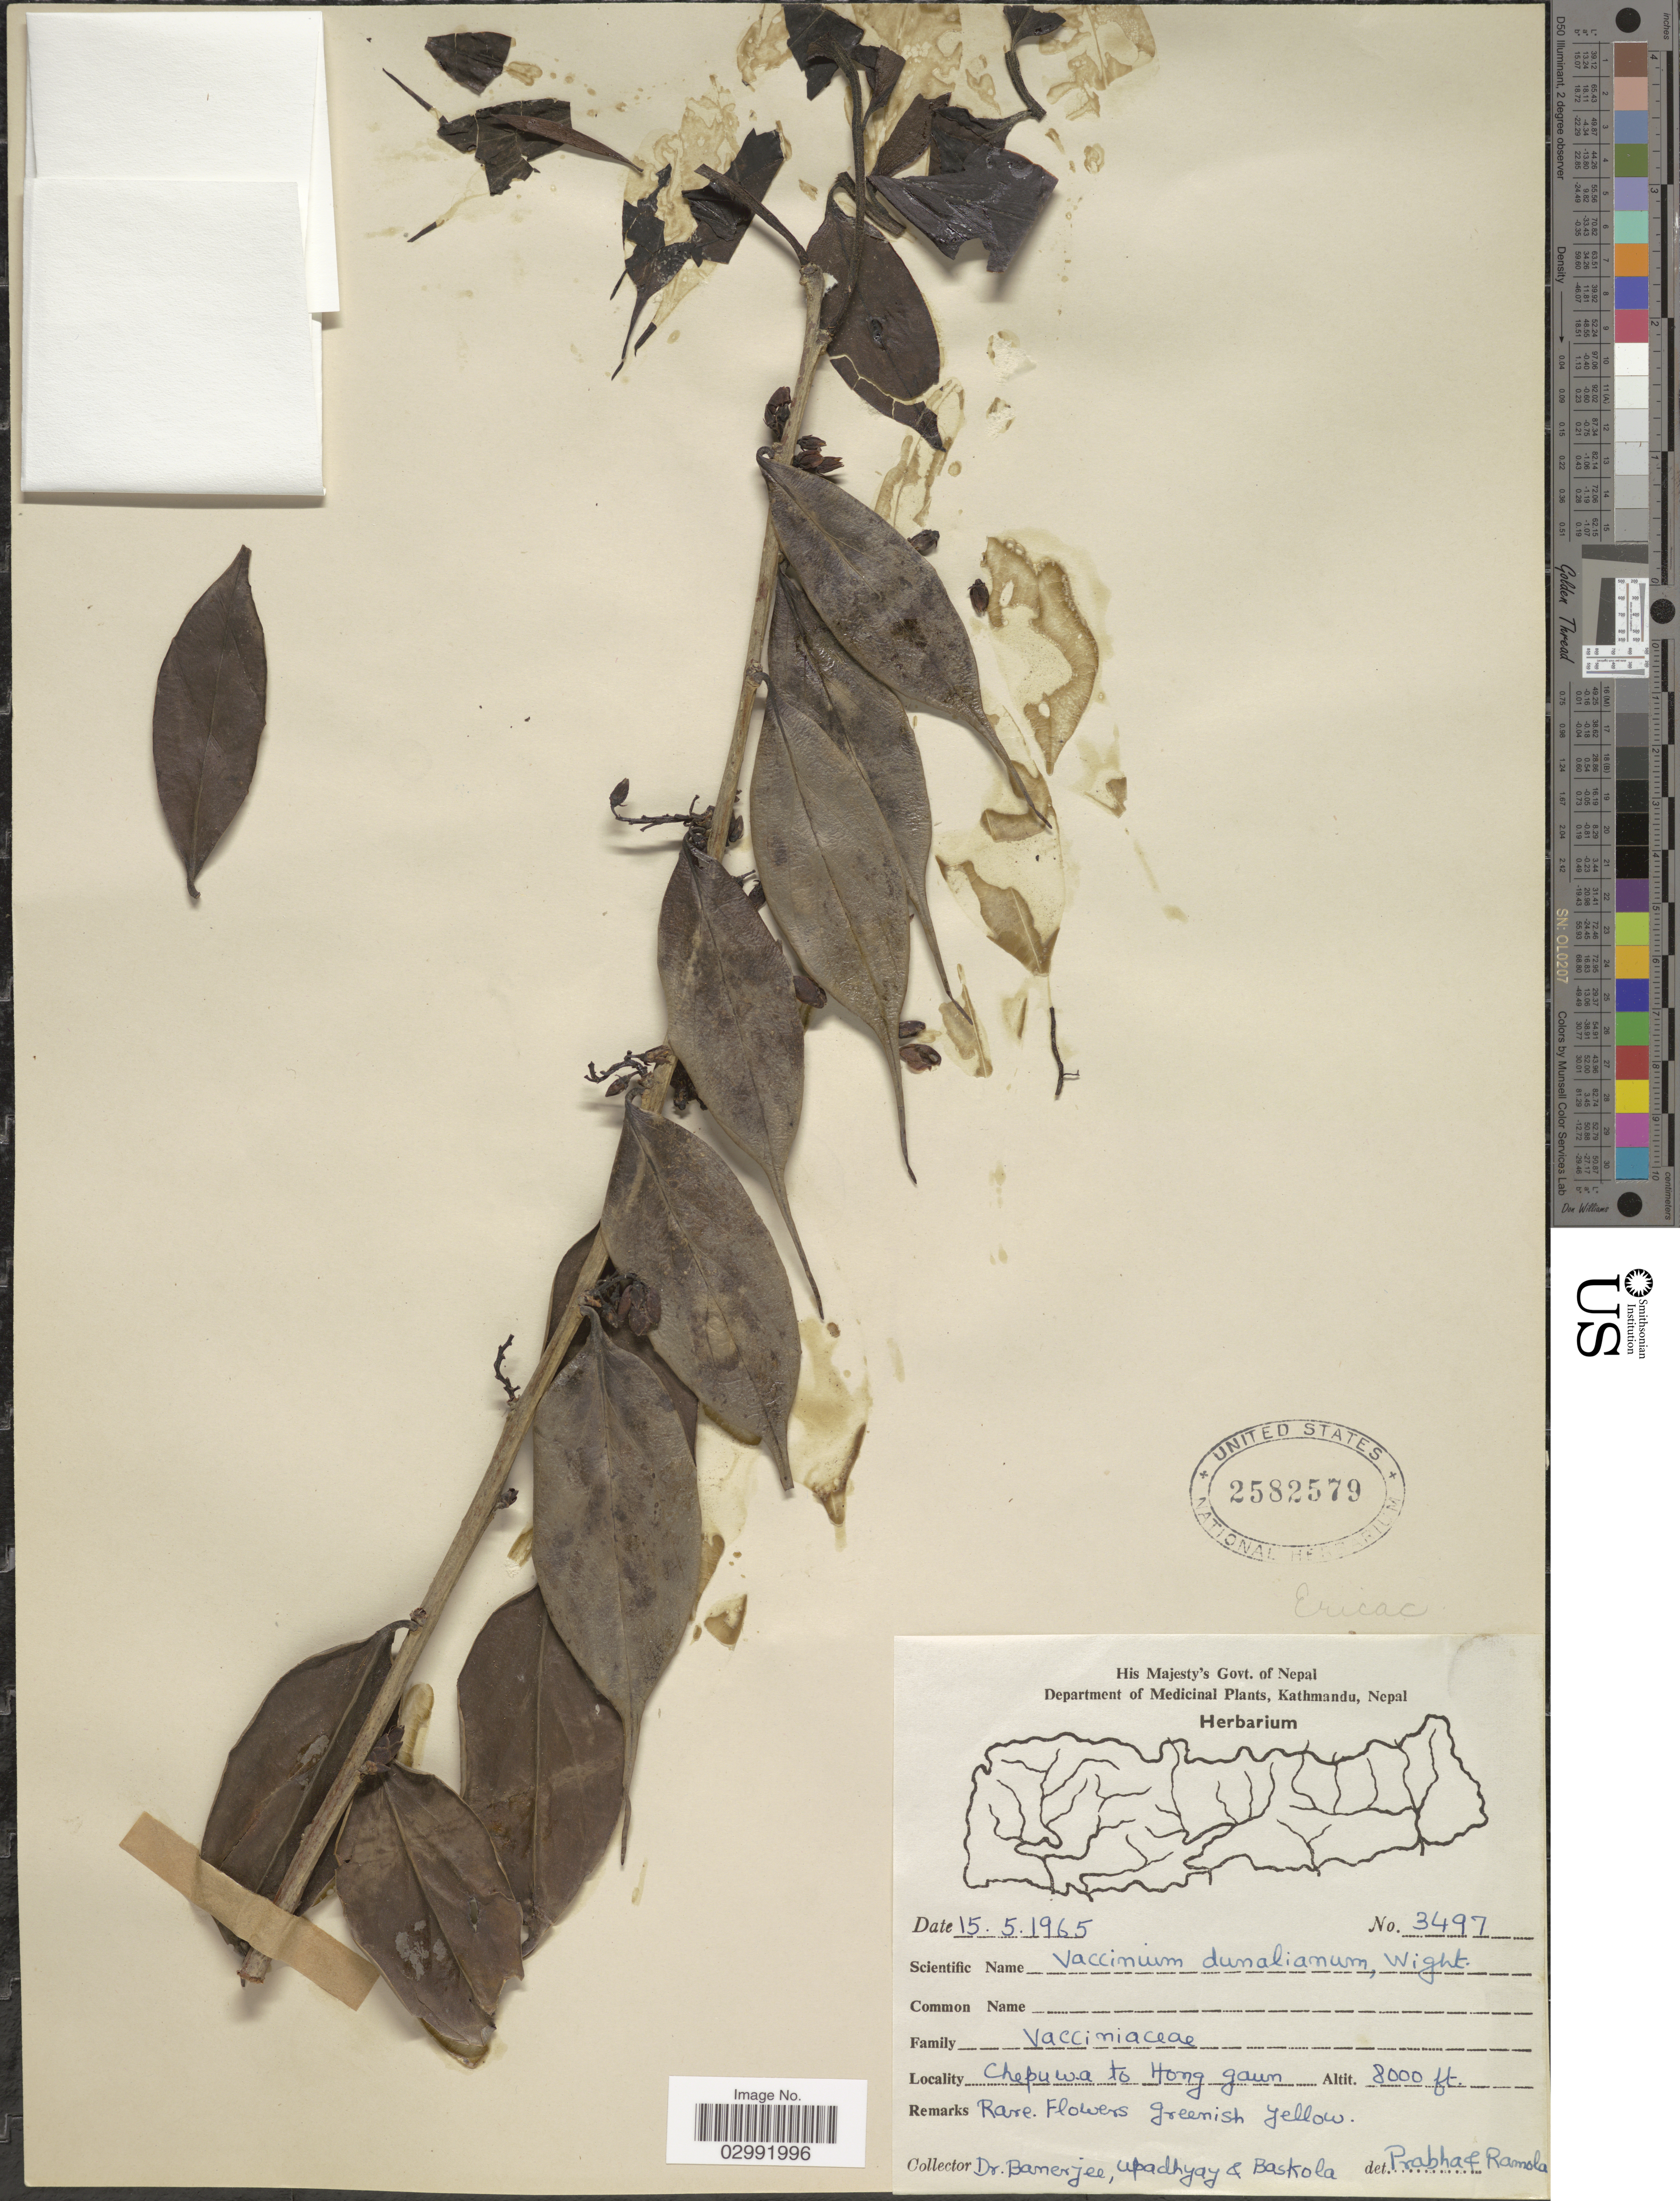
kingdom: Plantae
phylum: Tracheophyta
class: Magnoliopsida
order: Ericales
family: Ericaceae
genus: Vaccinium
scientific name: Vaccinium dunalianum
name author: Wight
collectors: -. Banerjee, Upadhyay, -- & Baskola, --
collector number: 3497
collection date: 1965-05-15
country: Nepal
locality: Chepuwa to Hong gaun.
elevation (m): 2438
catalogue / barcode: US 2582579